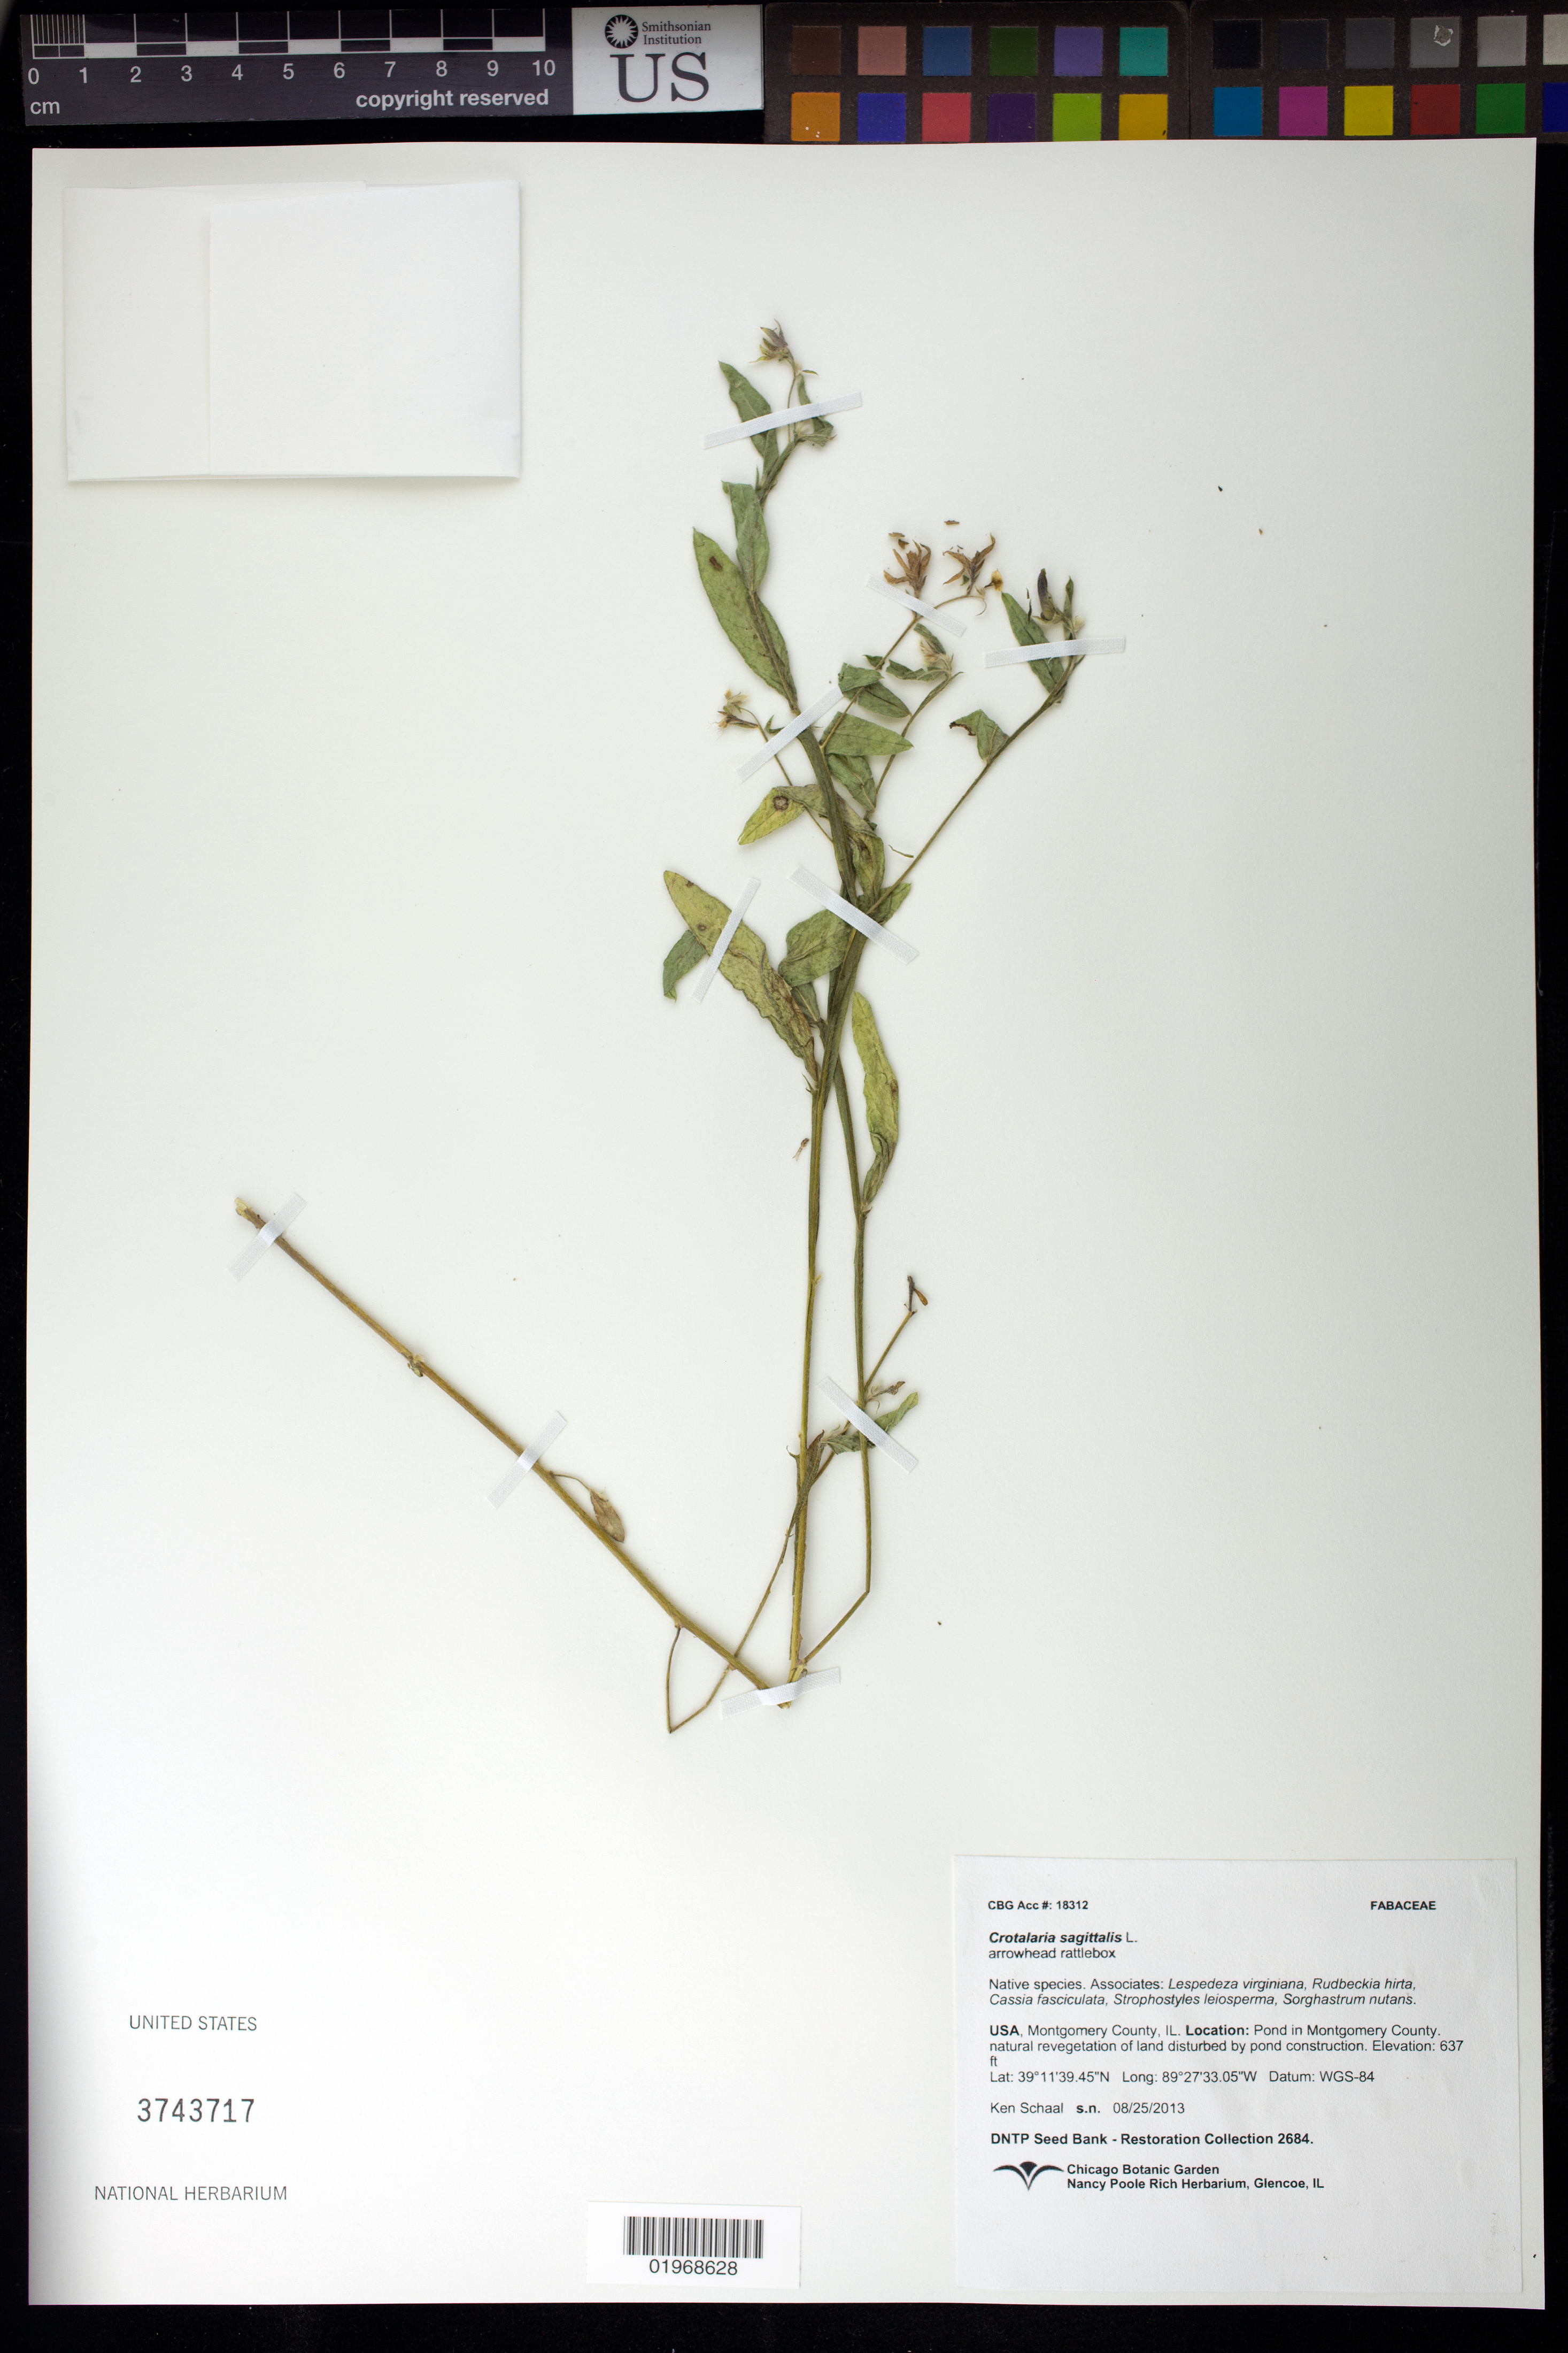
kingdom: Plantae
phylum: Tracheophyta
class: Magnoliopsida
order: Fabales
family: Fabaceae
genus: Crotalaria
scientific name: Crotalaria sagittalis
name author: L.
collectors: K. Schaal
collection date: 2013-08-25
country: United States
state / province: Illinois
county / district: Montgomery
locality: Pond in Montgomery County.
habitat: Natural revegetation of land disturbed by pond consrtaction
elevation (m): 194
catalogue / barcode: US 3743717